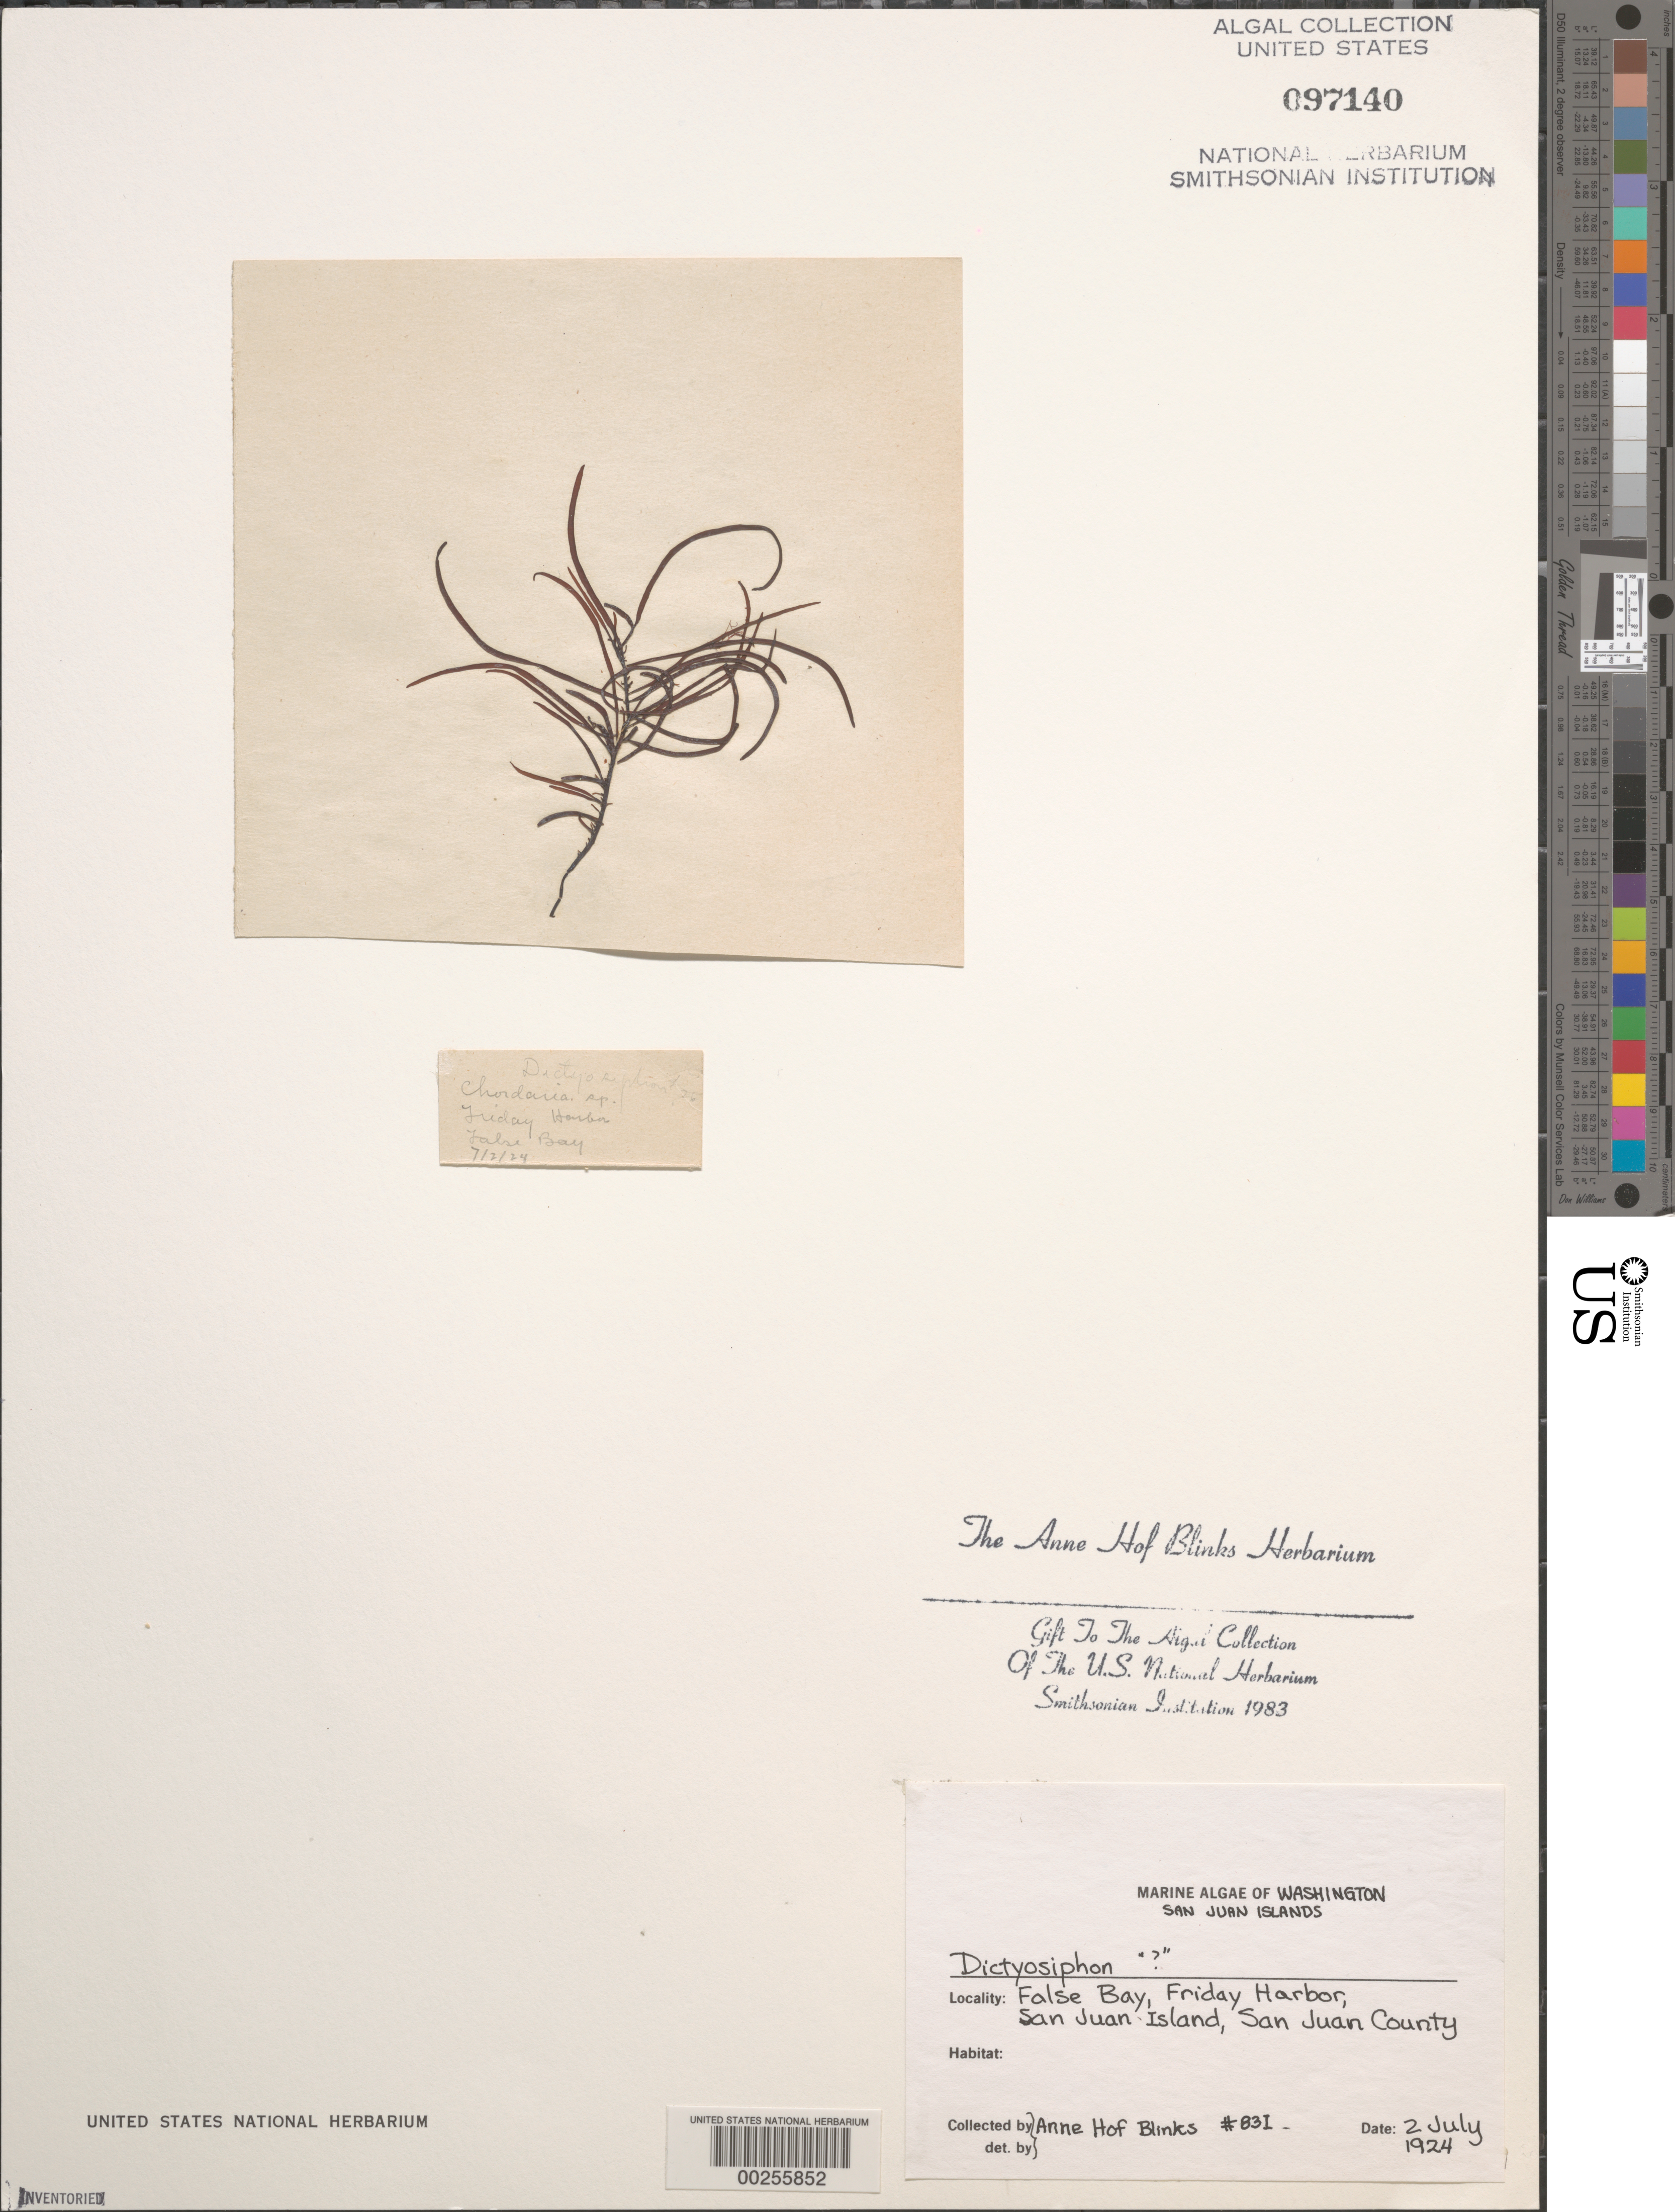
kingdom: Chromista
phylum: Ochrophyta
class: Phaeophyceae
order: Dictyosiphonales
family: Dictyosiphonaceae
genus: Dictyosiphon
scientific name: Dictyosiphon sp.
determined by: Blinks, Anne Hof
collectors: A. Blinks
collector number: AHB 83i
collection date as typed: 02 Jul 1924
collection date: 1924-07-02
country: United States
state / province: Washington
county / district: San Juan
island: San Juan Island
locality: fFiday Harbor, False Bay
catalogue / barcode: US 97140